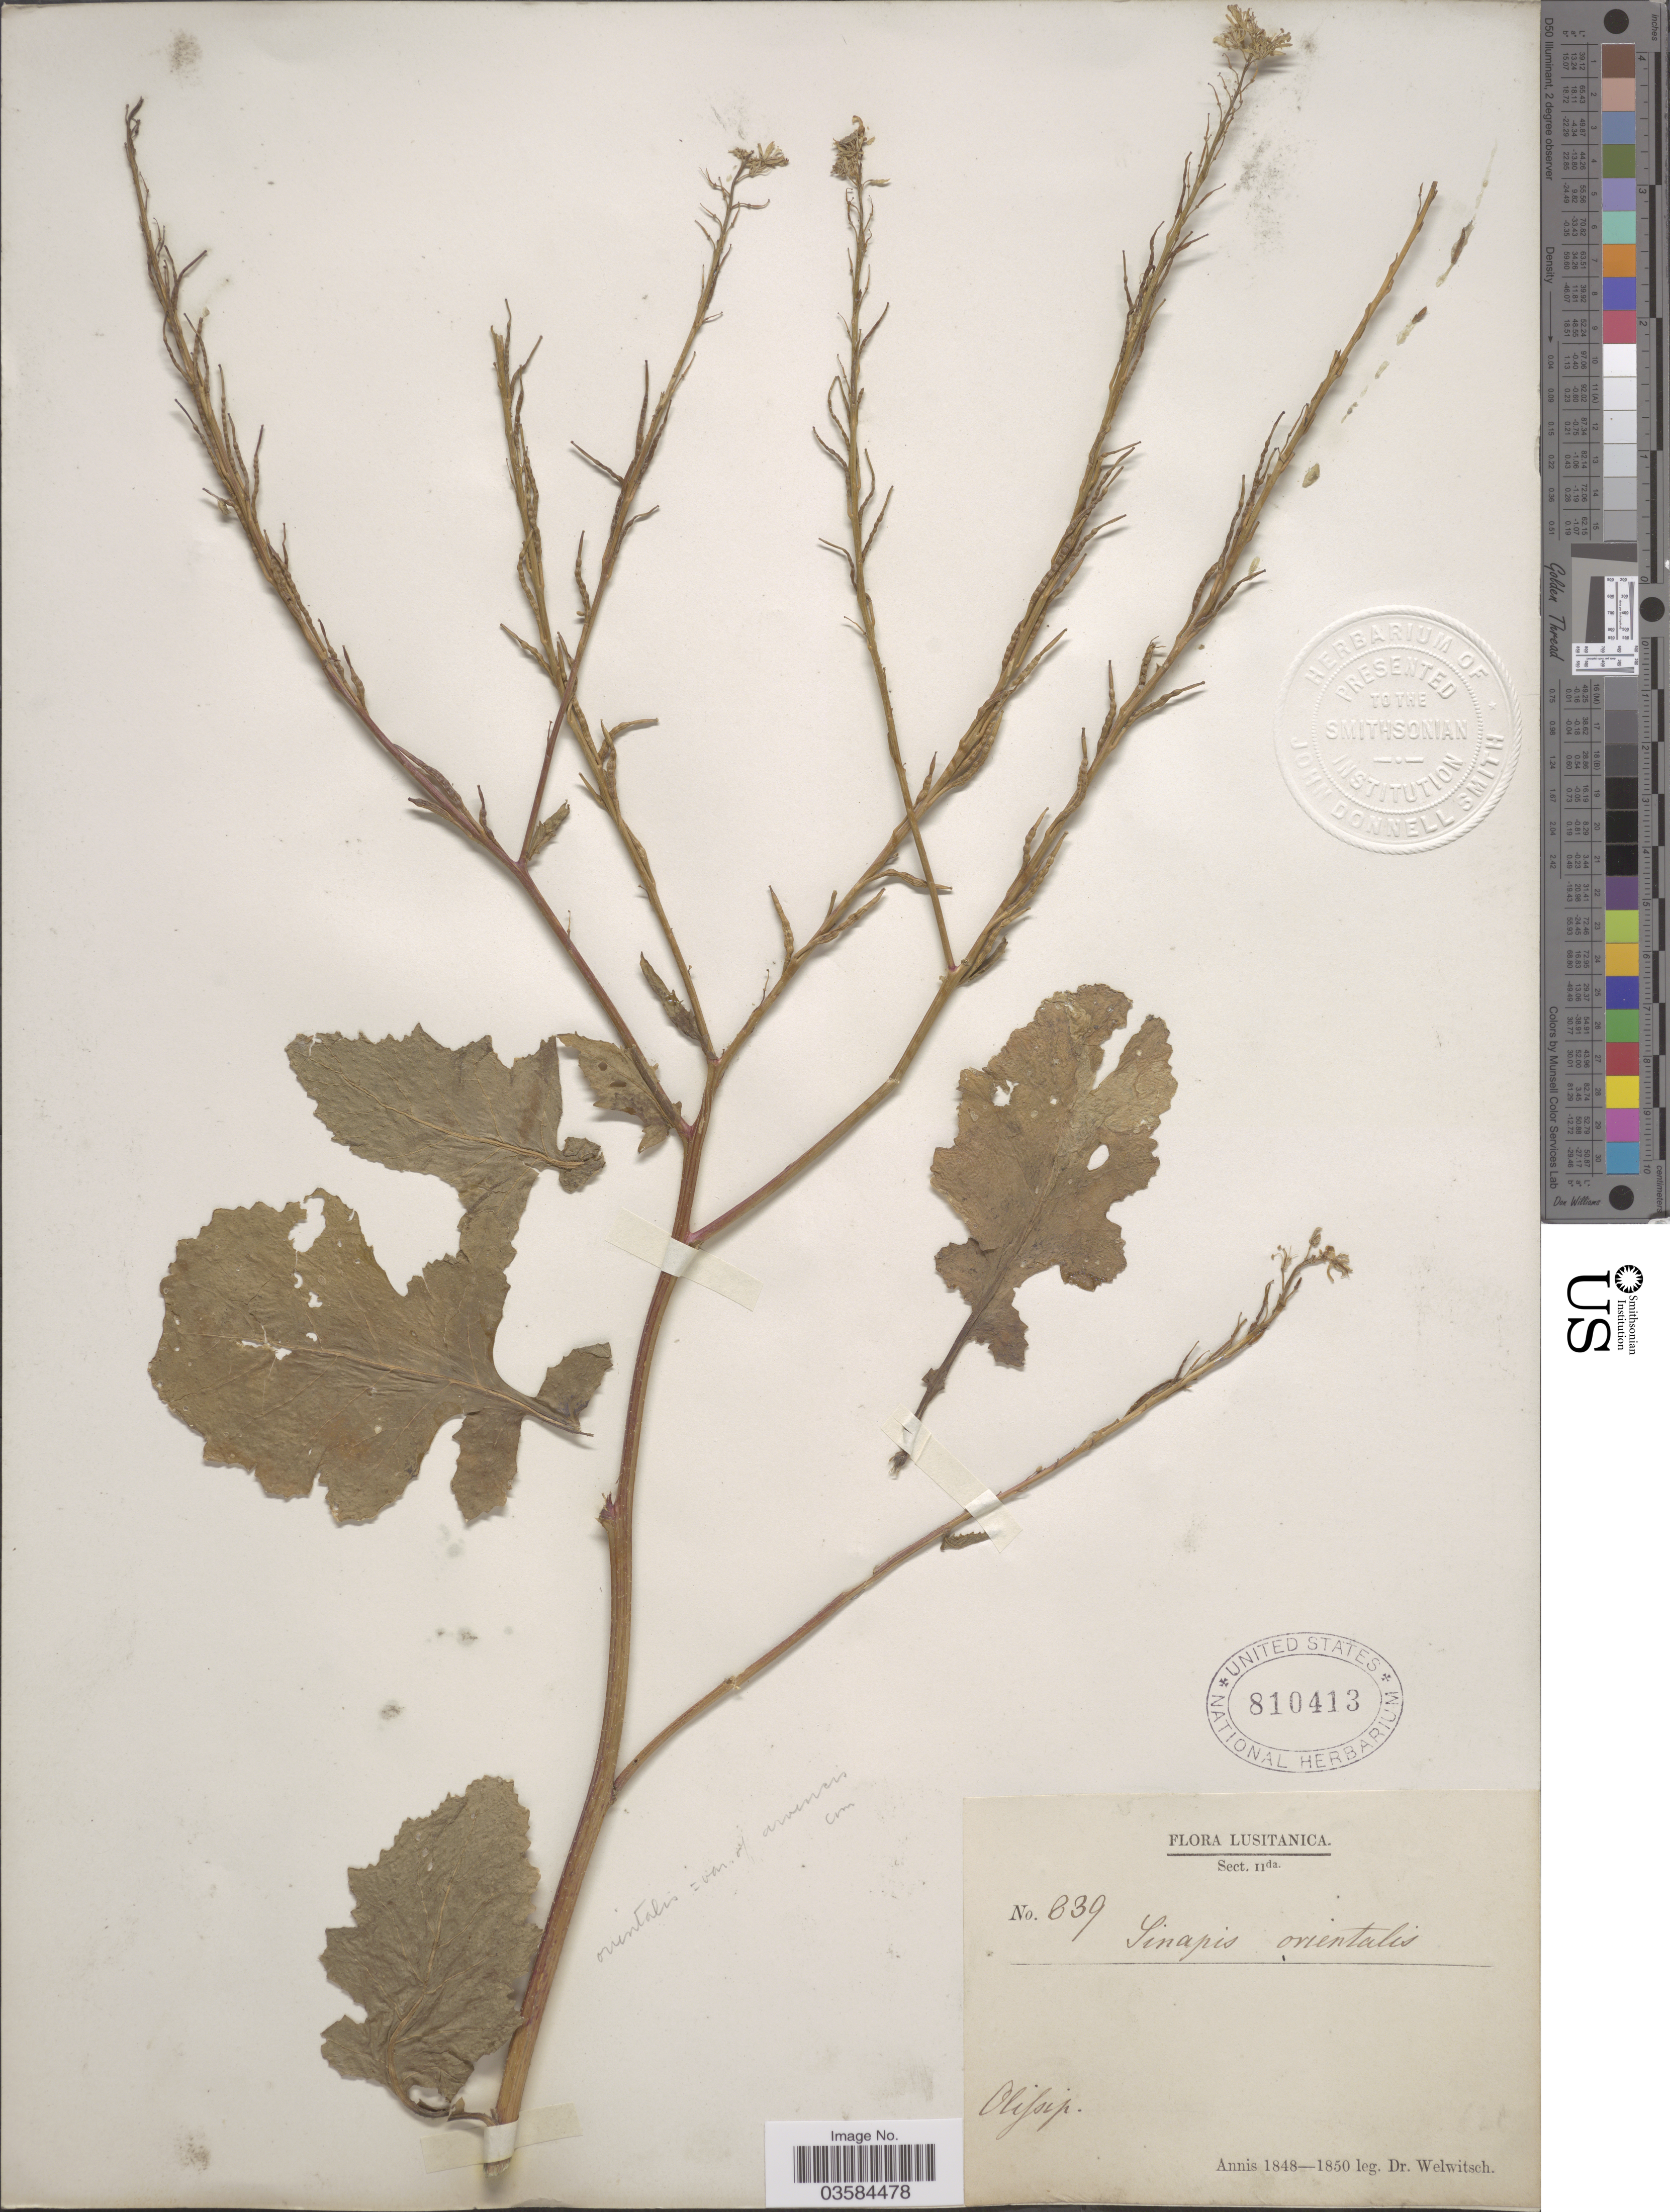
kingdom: Plantae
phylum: Tracheophyta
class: Magnoliopsida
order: Brassicales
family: Brassicaceae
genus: Sinapis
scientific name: Sinapis orientalis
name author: L.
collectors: -. Welwitsch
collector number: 839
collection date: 1848/1850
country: Portugal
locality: Lusitanica. Sect. IIda. Olifsip.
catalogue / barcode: US 810413